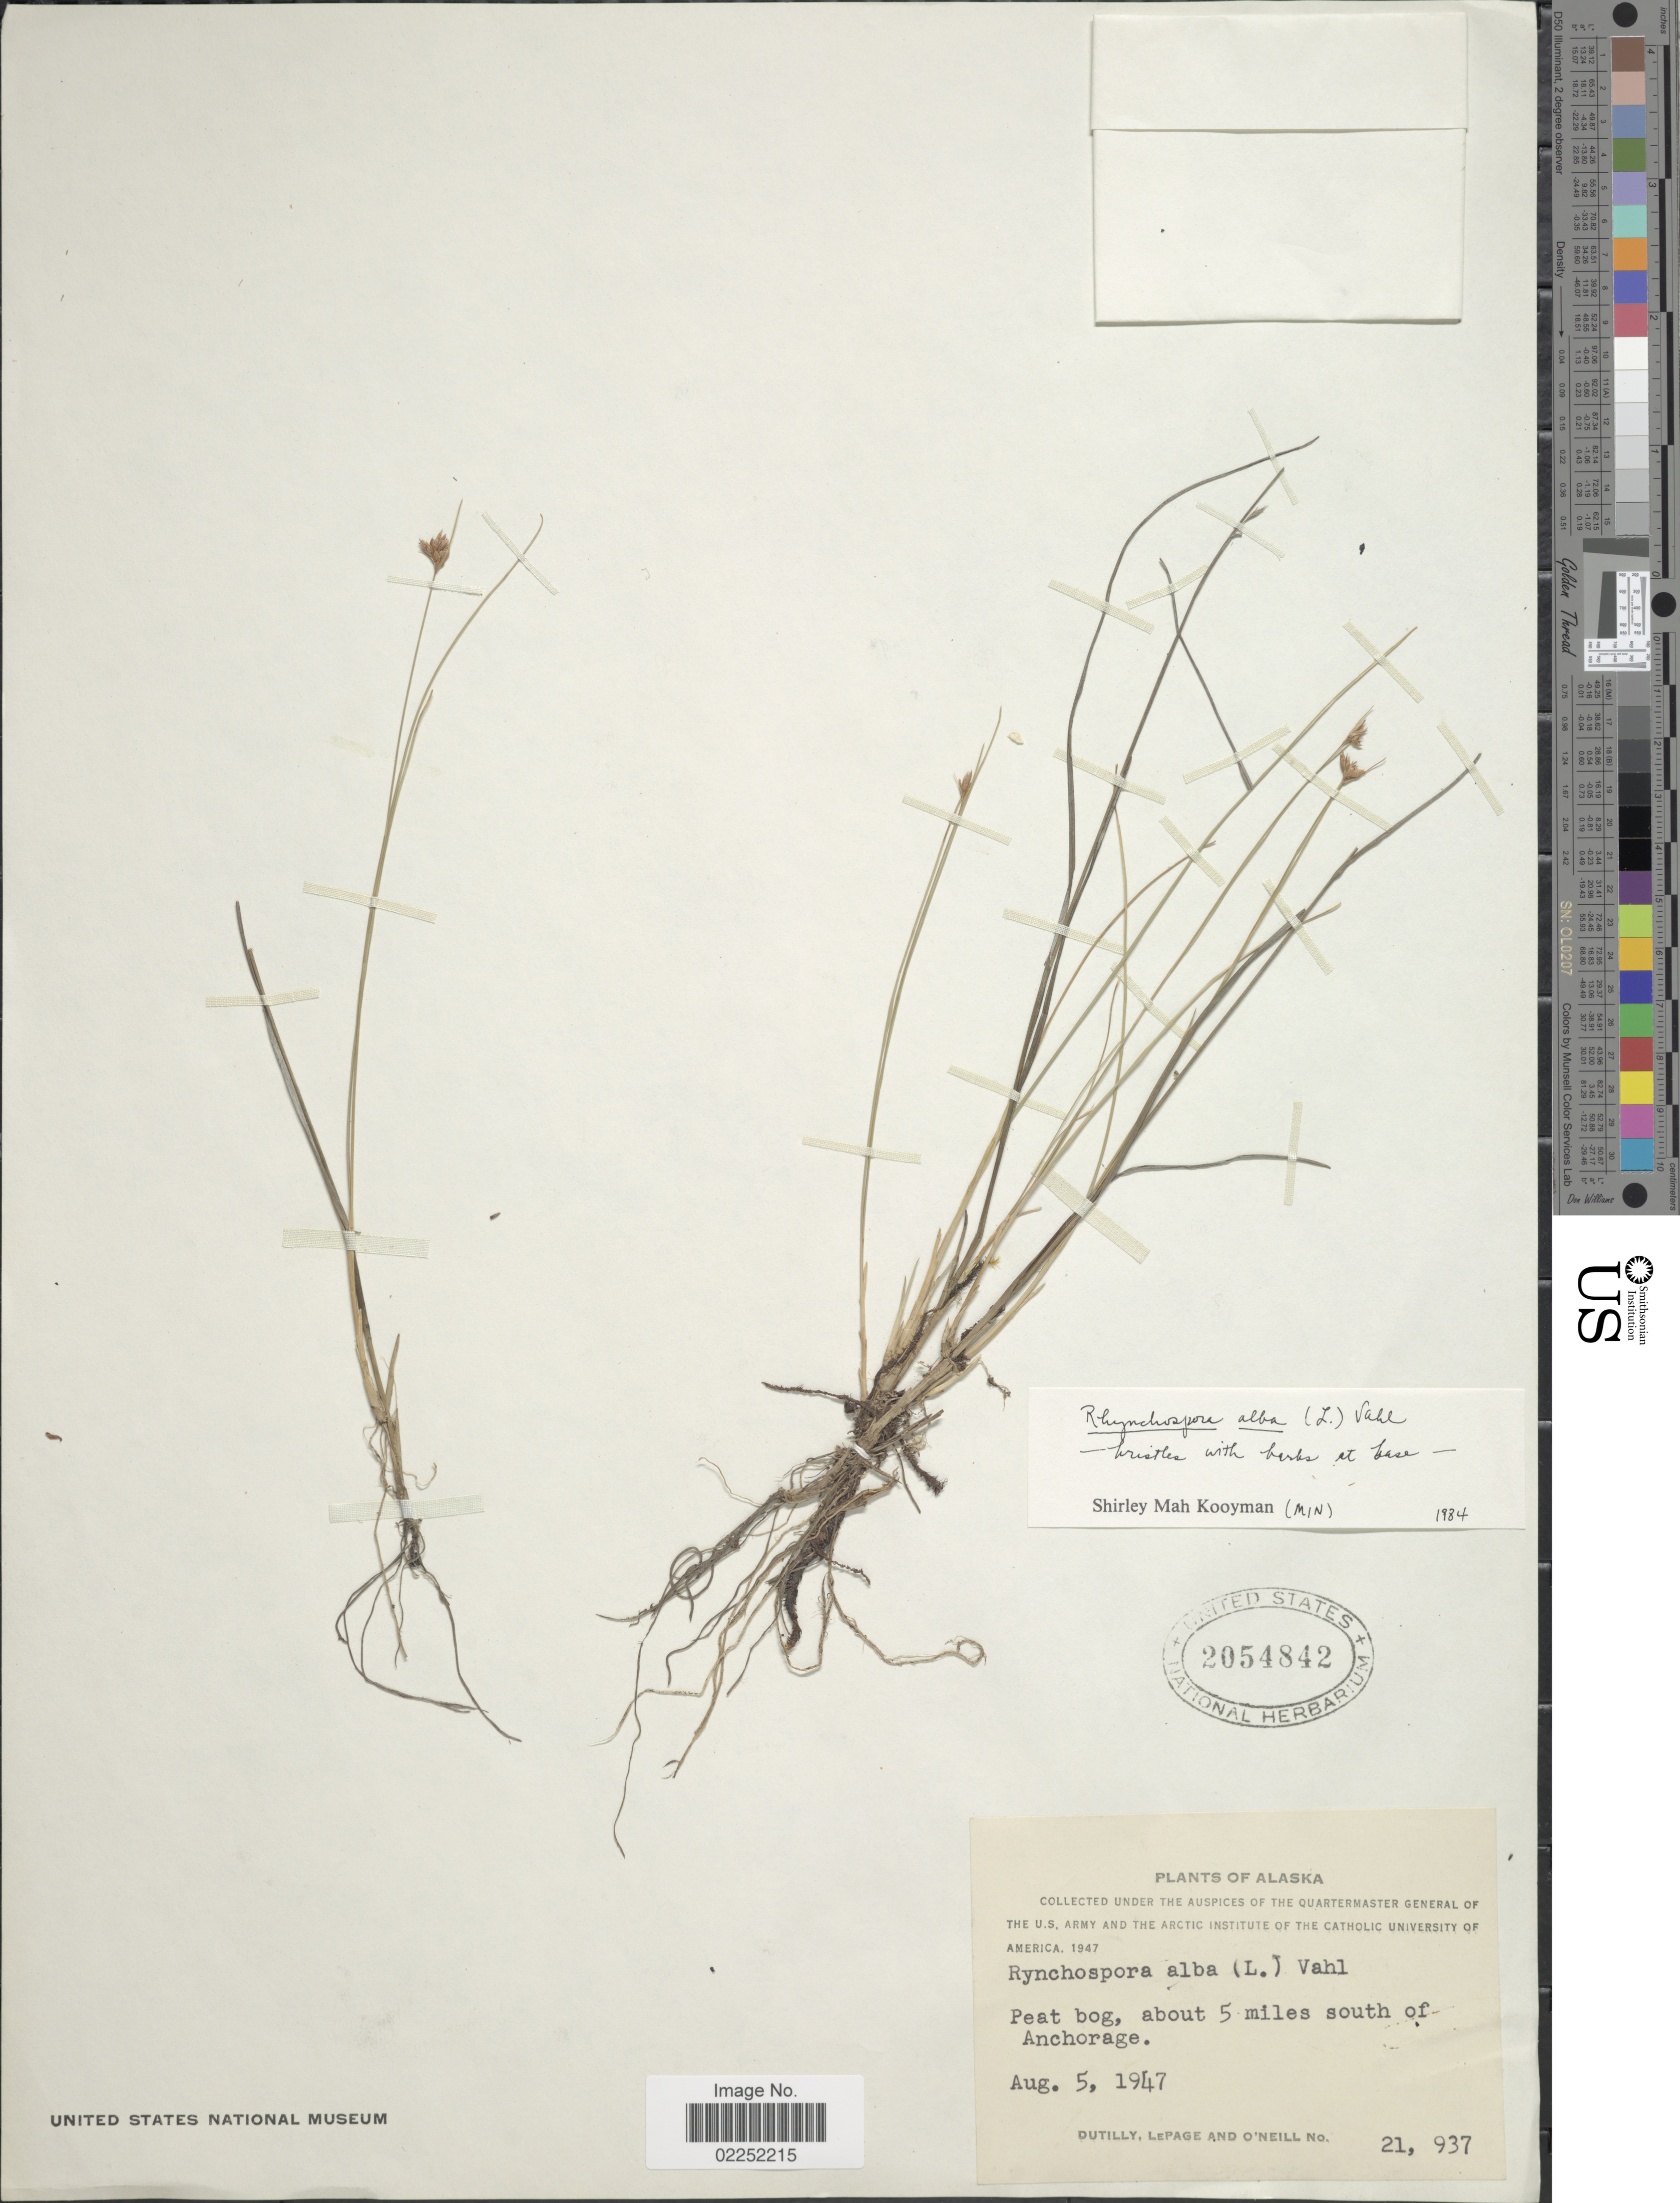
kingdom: Plantae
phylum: Tracheophyta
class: Liliopsida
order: Poales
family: Cyperaceae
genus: Rhynchospora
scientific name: Rhynchospora alba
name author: (L.) Vahl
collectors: -. Dutilly, -. LePage & -. O'Neill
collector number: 21937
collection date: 1947-08-05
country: United States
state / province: Alaska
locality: Paet bog, about 5 miles south of Anchorage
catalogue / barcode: US 2054842